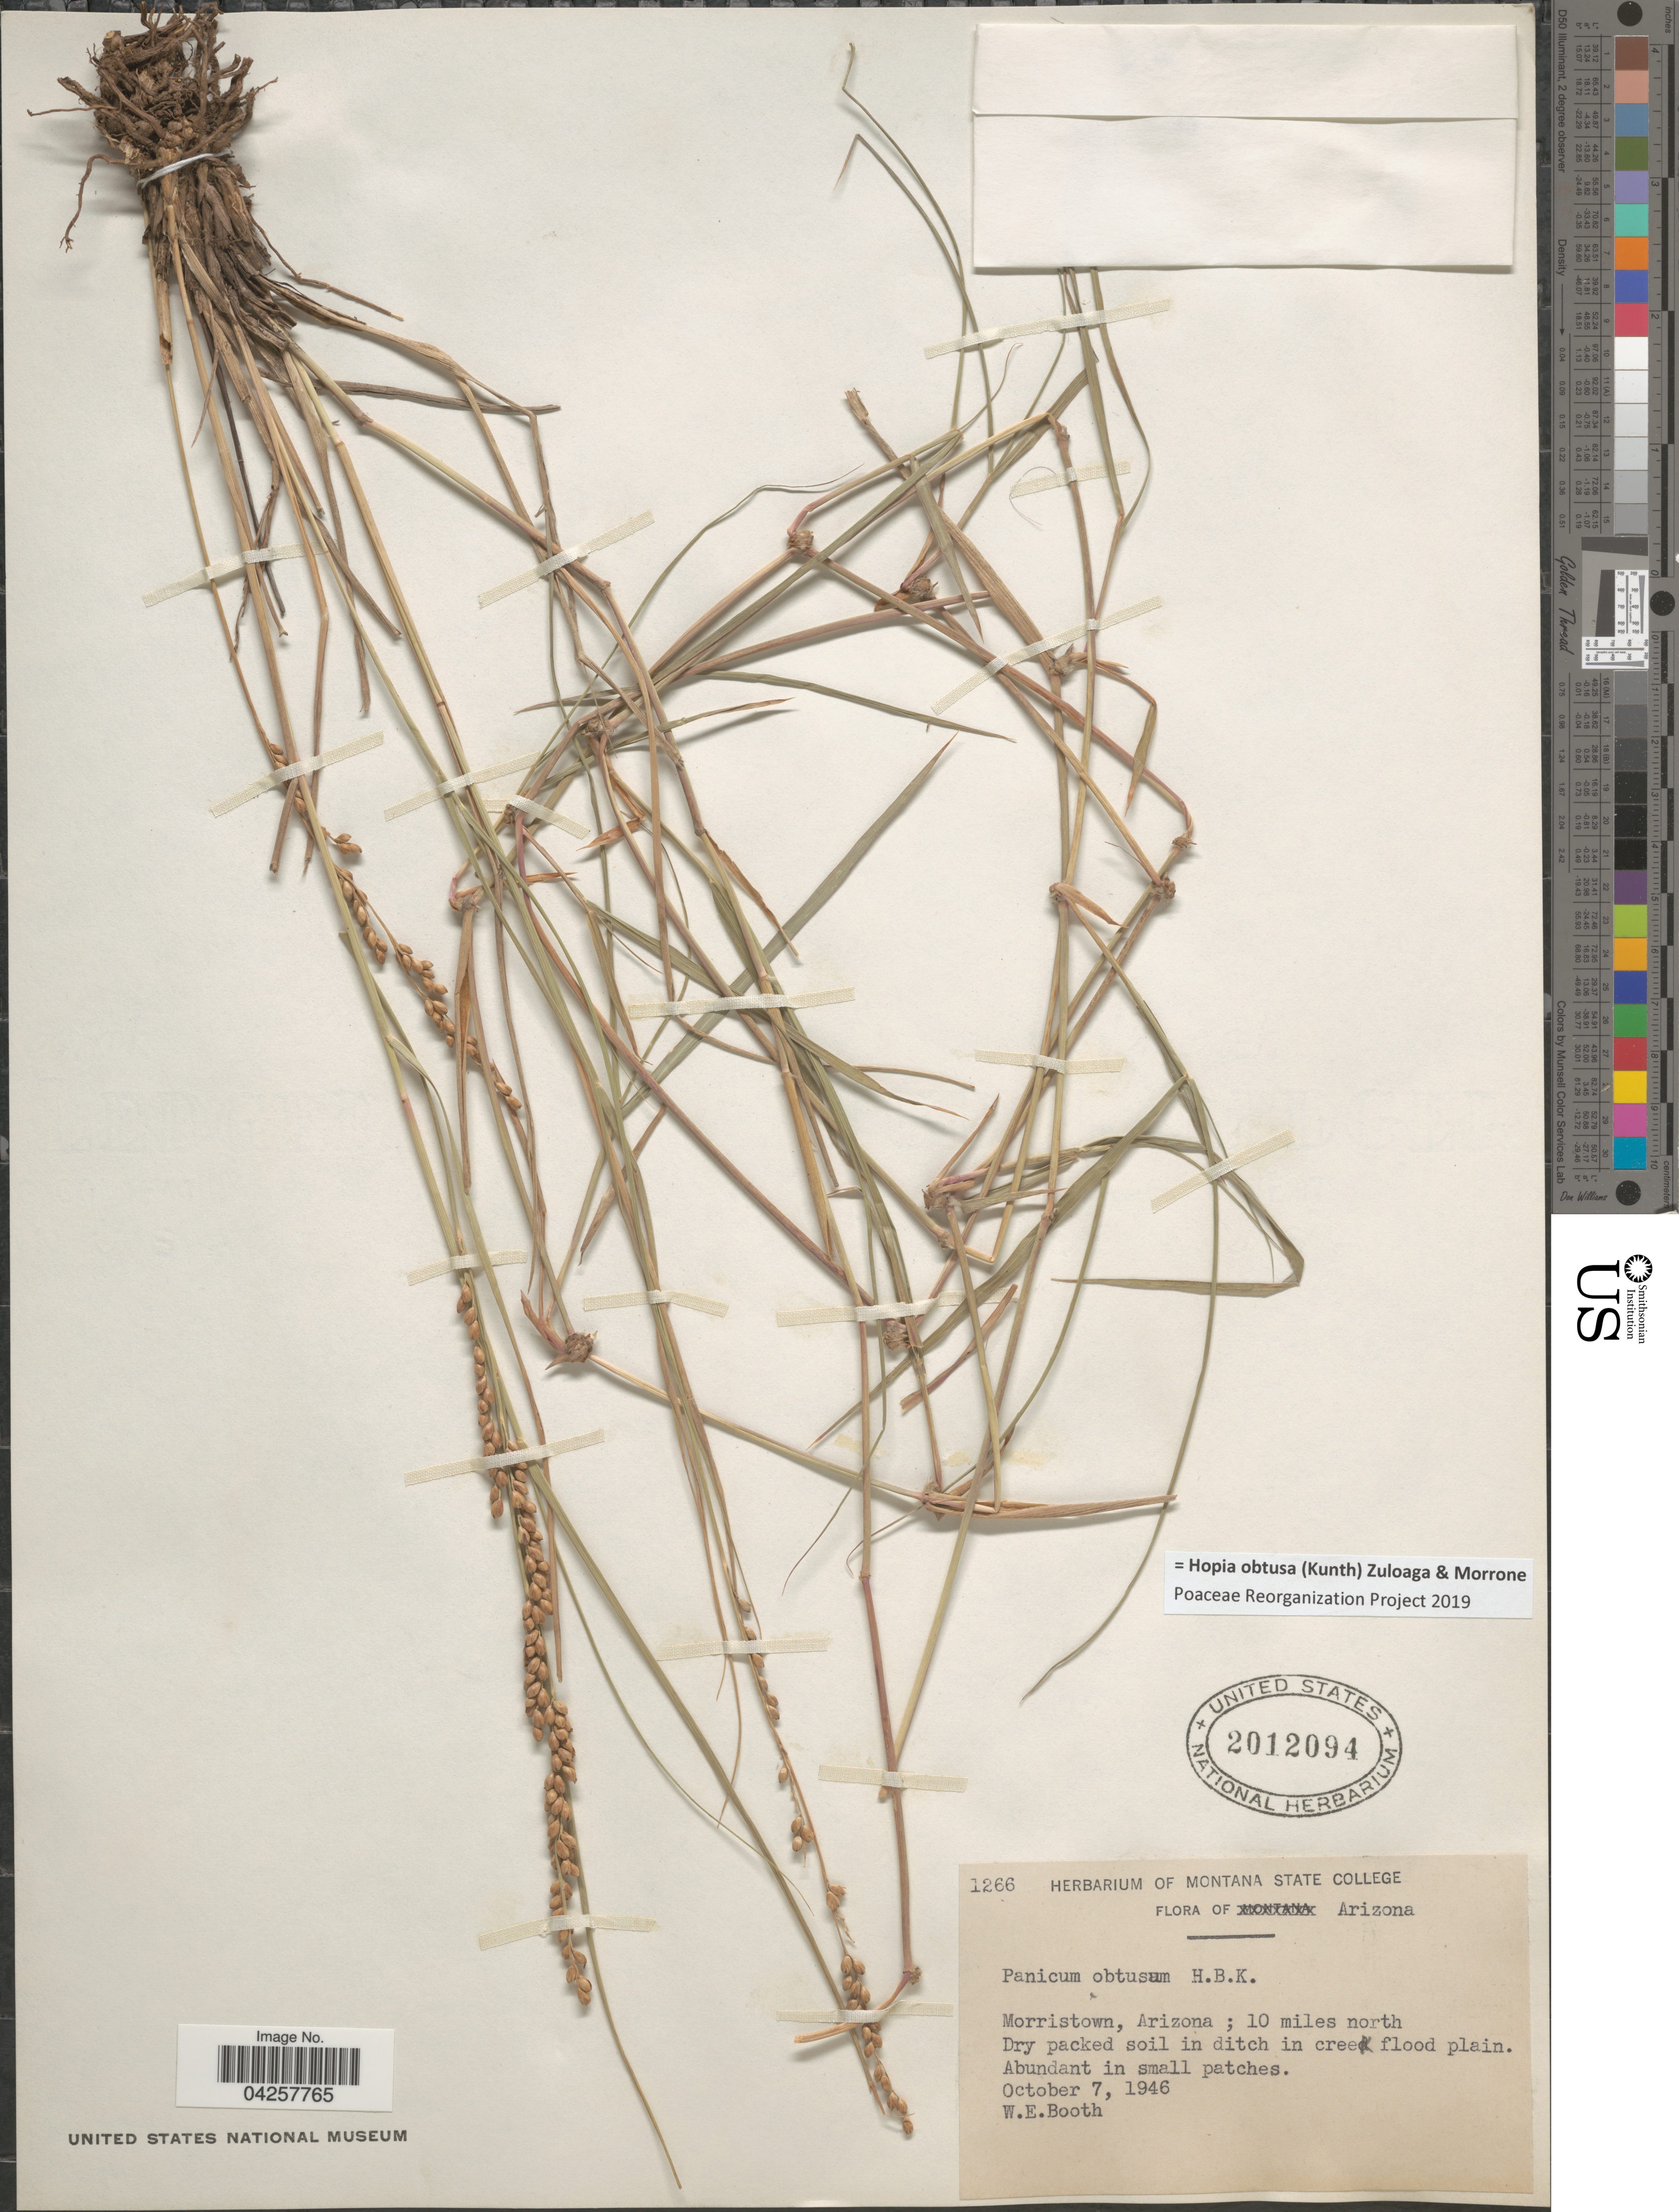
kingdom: Plantae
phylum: Tracheophyta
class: Liliopsida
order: Poales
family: Poaceae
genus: Hopia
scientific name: Hopia obtusa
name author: (Kunth) Zuloaga & Morrone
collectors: W. Booth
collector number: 1266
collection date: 1946-10-07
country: United States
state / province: Arizona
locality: Morristown; 10 miles north. Dry packed soil in ditch in creek flood plain.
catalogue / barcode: US 2012094